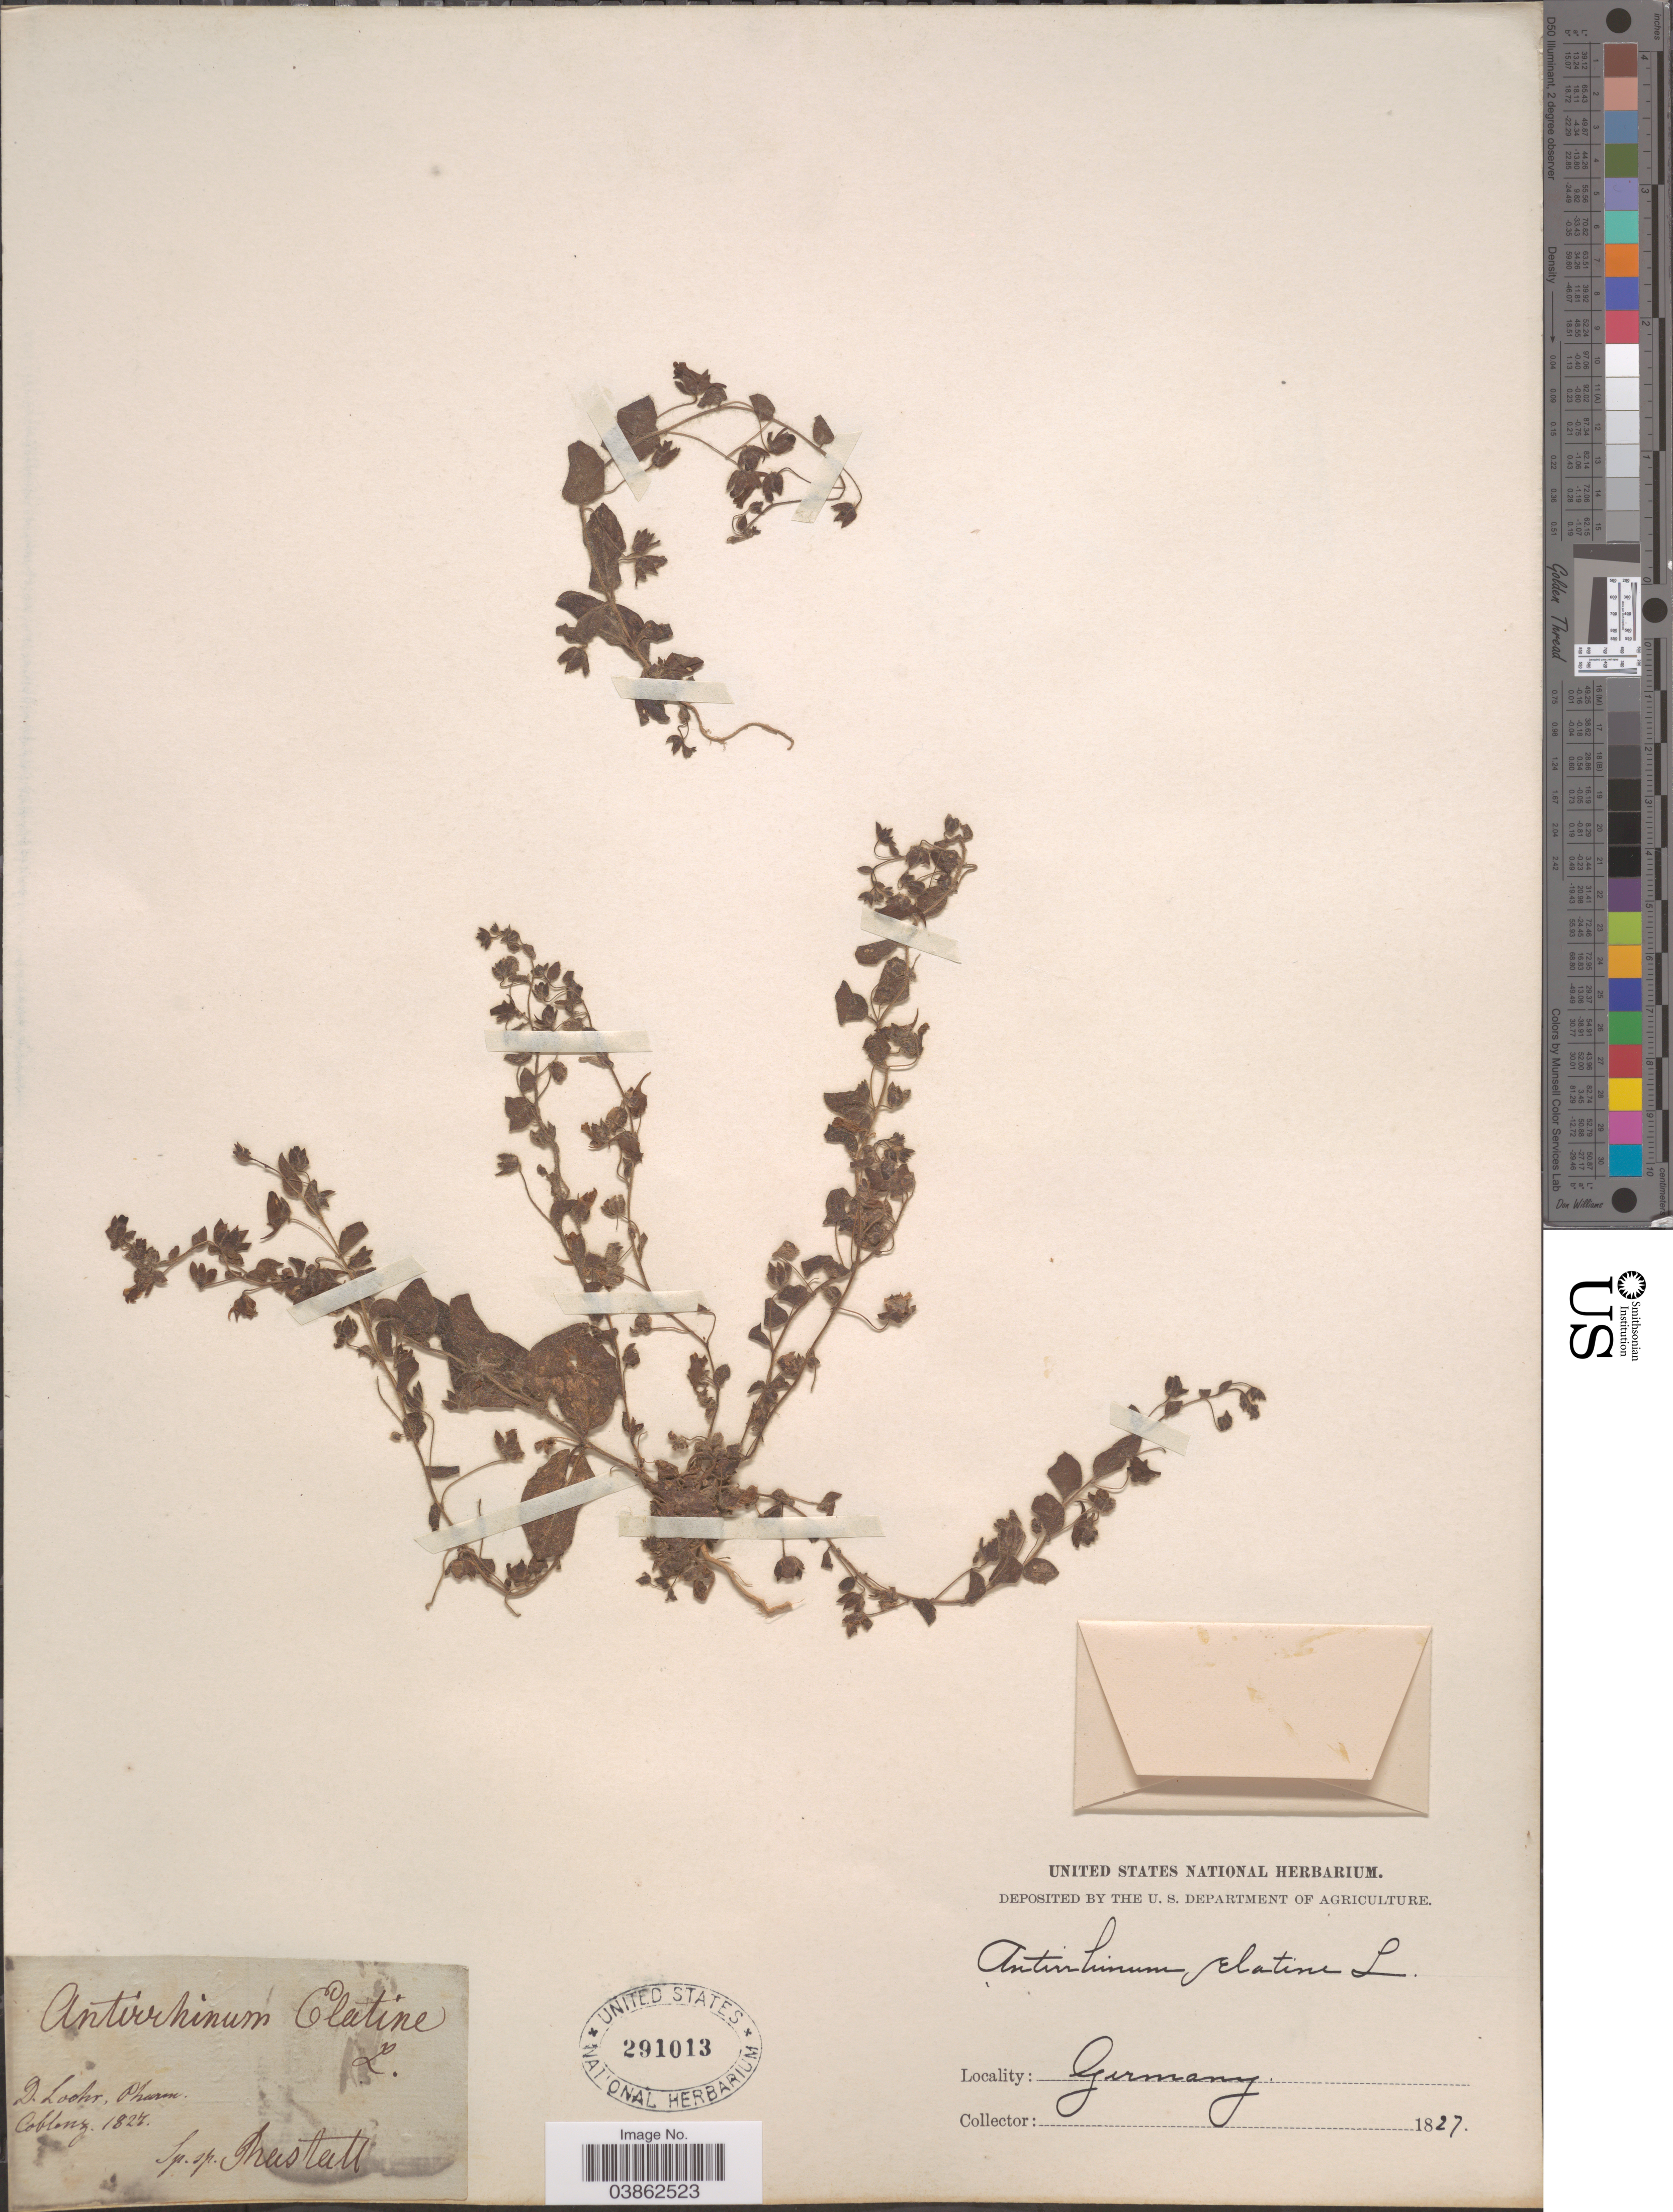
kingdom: Plantae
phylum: Tracheophyta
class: Magnoliopsida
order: Lamiales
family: Plantaginaceae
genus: Elatinoides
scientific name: Elatinoides elatine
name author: (L.) Wettst.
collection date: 1827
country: Germany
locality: D. lockr. Pharon. Coblenz. Sp. sp. Gheisteitt. [interpreted]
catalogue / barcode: US 291013